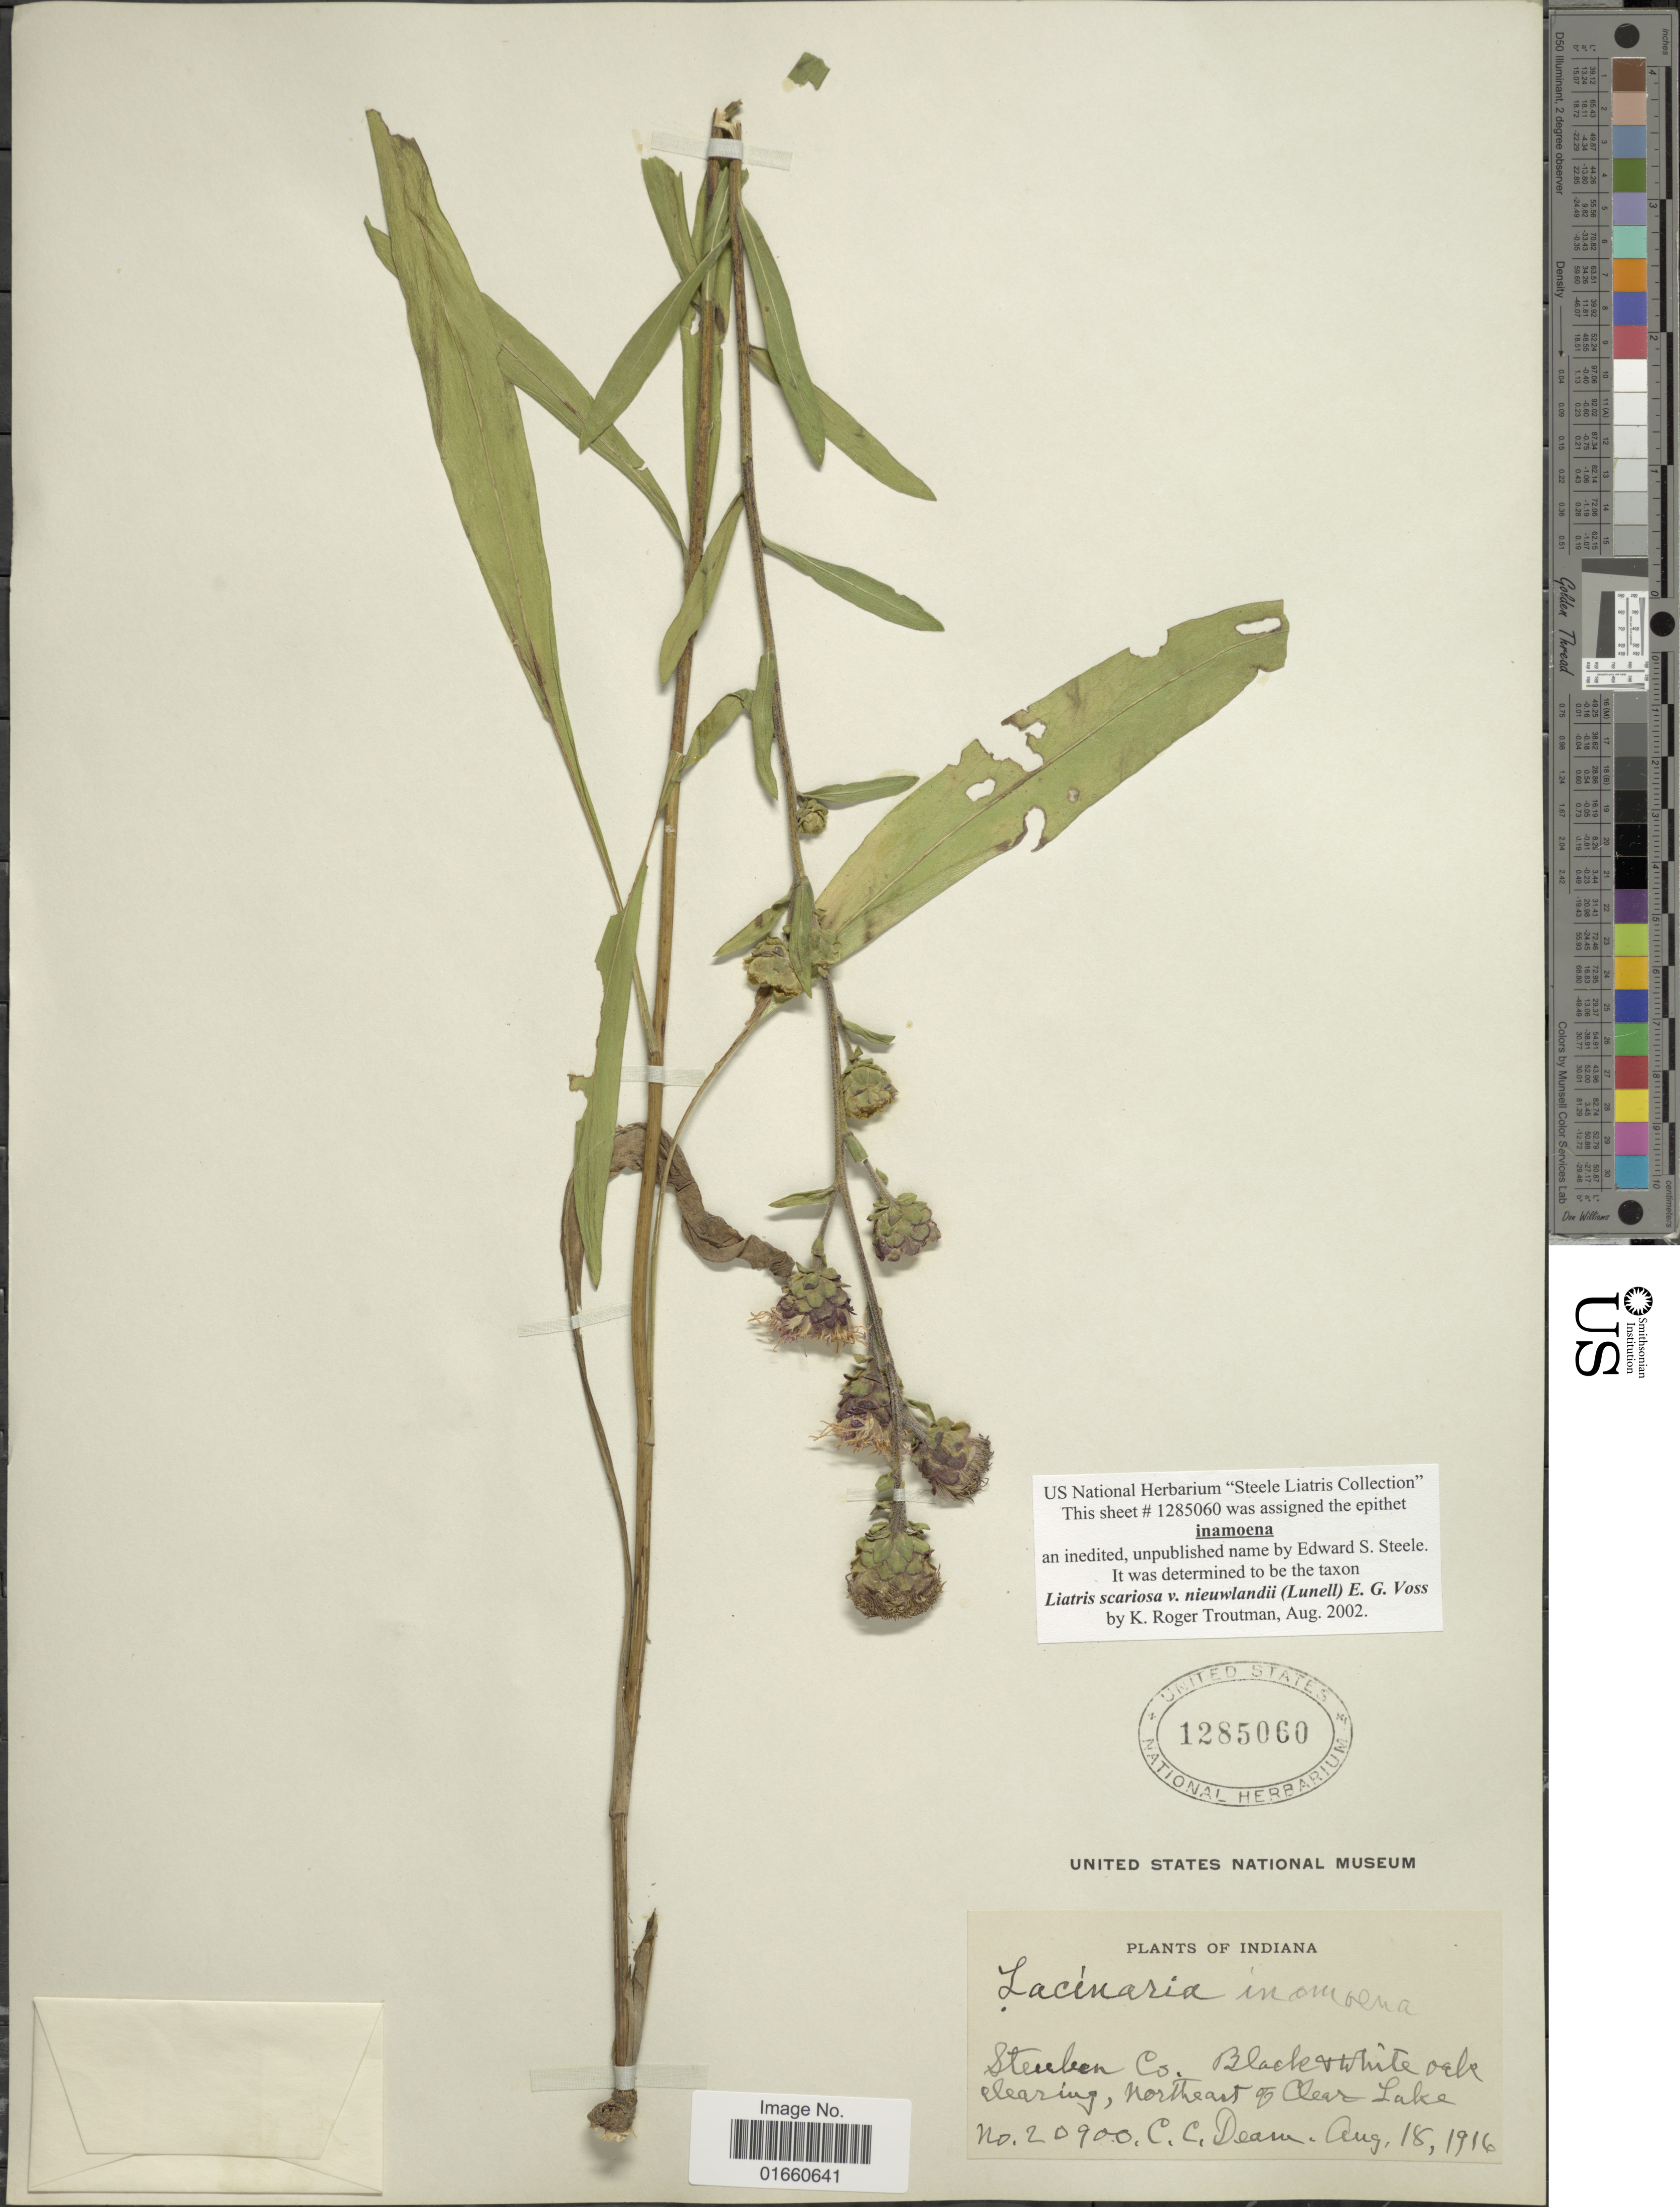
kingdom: Plantae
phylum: Tracheophyta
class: Magnoliopsida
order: Asterales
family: Asteraceae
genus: Liatris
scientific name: Liatris scariosa var. nieuwlandii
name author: (Lunell) E.G. Voss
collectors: C. C. Deam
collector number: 20900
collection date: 1916-08-18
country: United States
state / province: Indiana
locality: Steuben Co. Black & White oak clearing, northeast of Clear Lake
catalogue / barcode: US 1285060